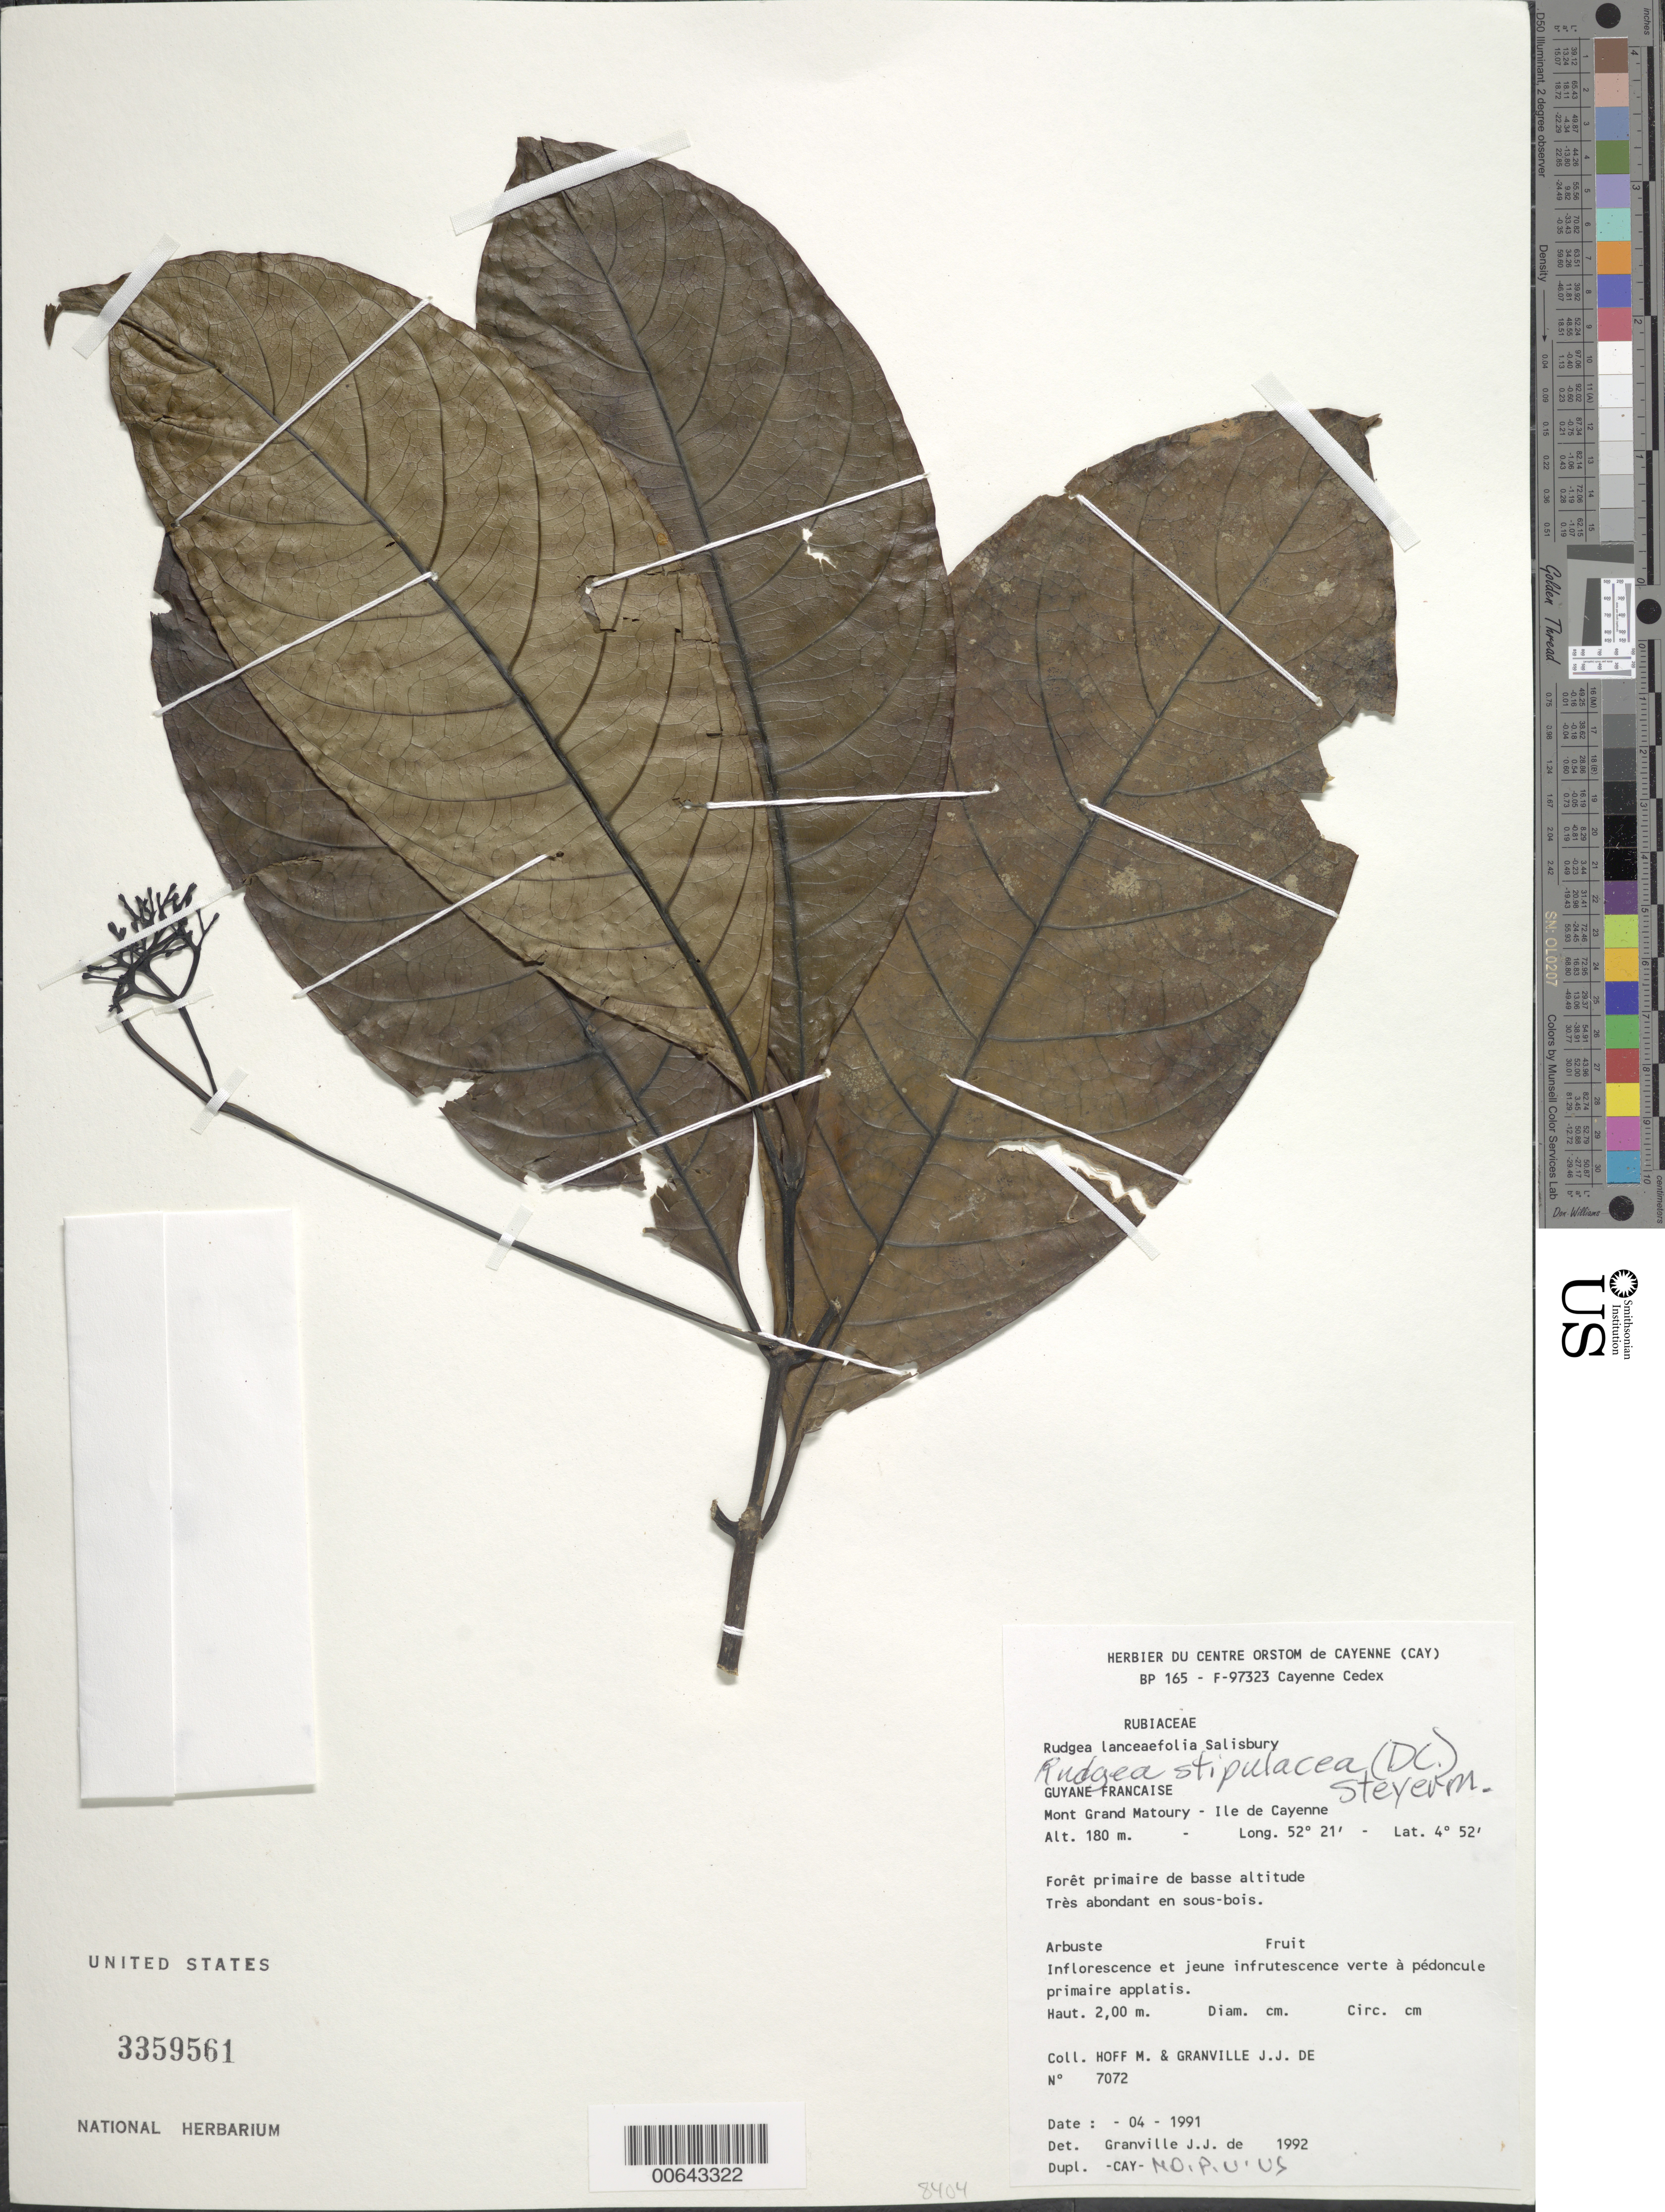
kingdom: Plantae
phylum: Tracheophyta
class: Magnoliopsida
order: Gentianales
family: Rubiaceae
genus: Rudgea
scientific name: Rudgea stipulacea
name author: (DC.) Steyerm.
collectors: M. Hoff & J.-J. de Granville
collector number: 7072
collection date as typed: Apr-91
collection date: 1991-04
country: French Guiana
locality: Mont Grand Matoury, Ile de Cayenne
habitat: Low primary forest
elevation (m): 180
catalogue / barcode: US 3359561